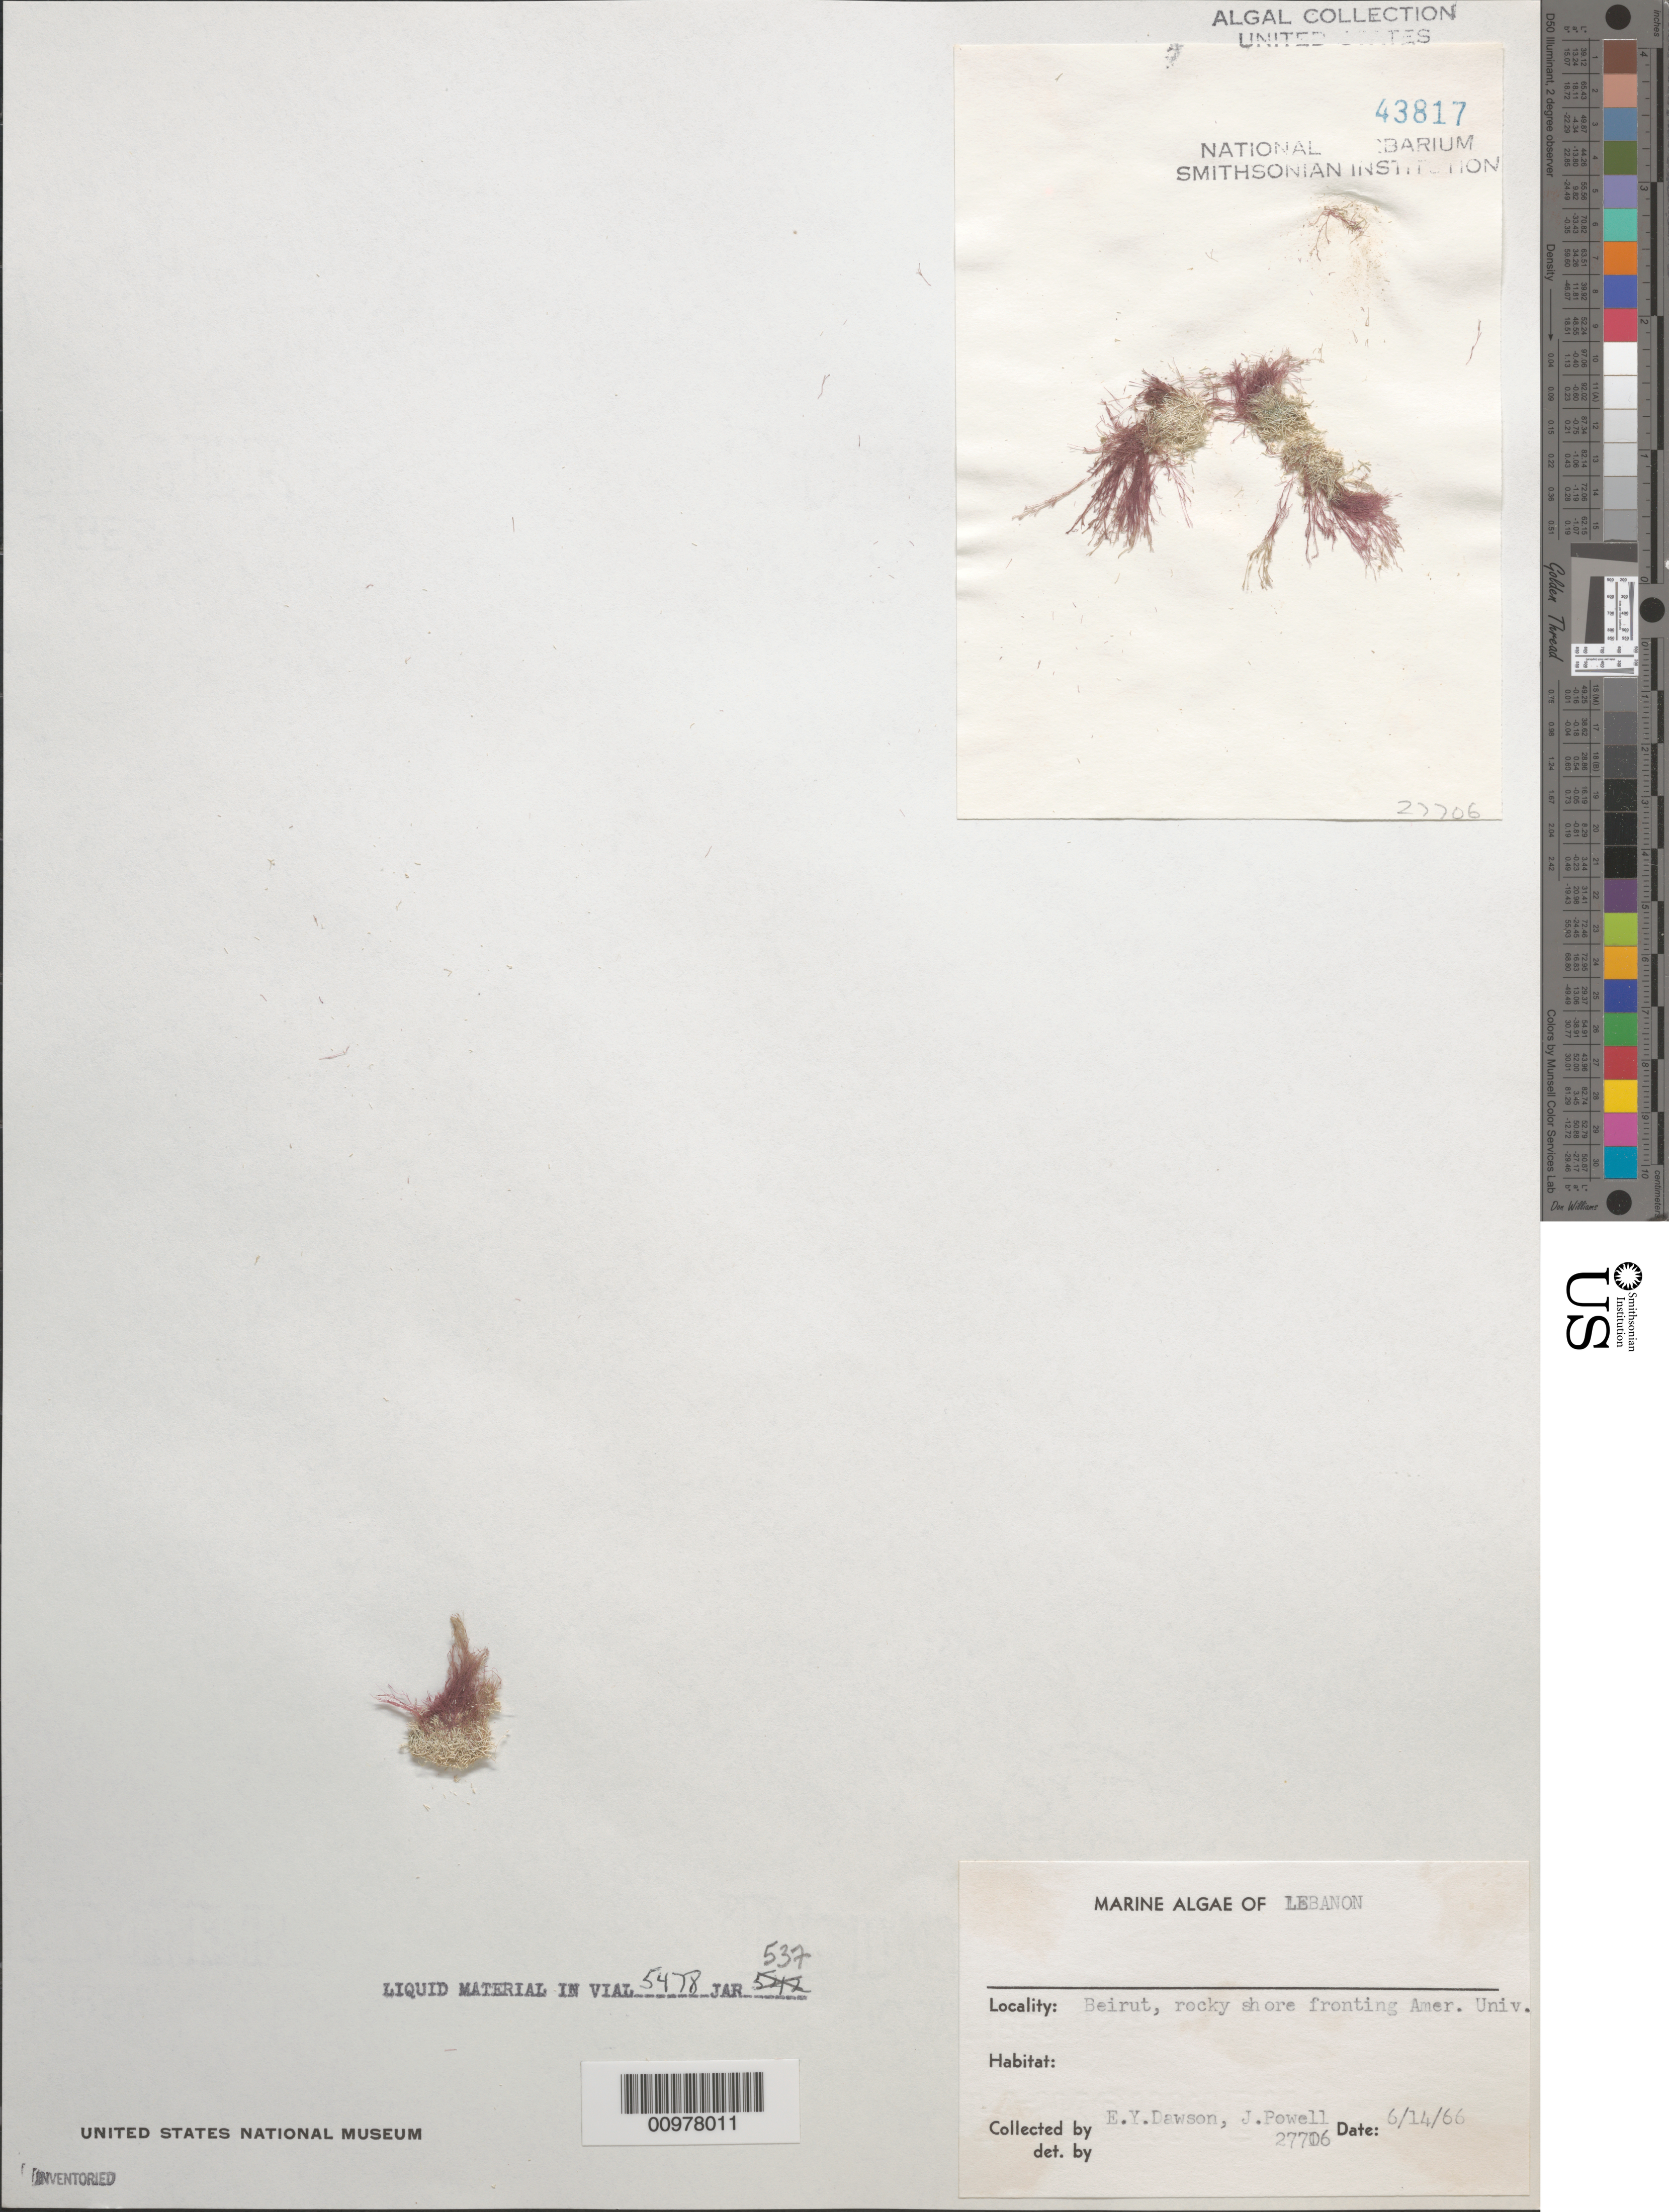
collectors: E. Y. Dawson & J. Powell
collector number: EYD 27706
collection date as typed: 14 Jun 1966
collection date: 1966-06-14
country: Lebanon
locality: Beirut, American University shore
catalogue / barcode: US 43817